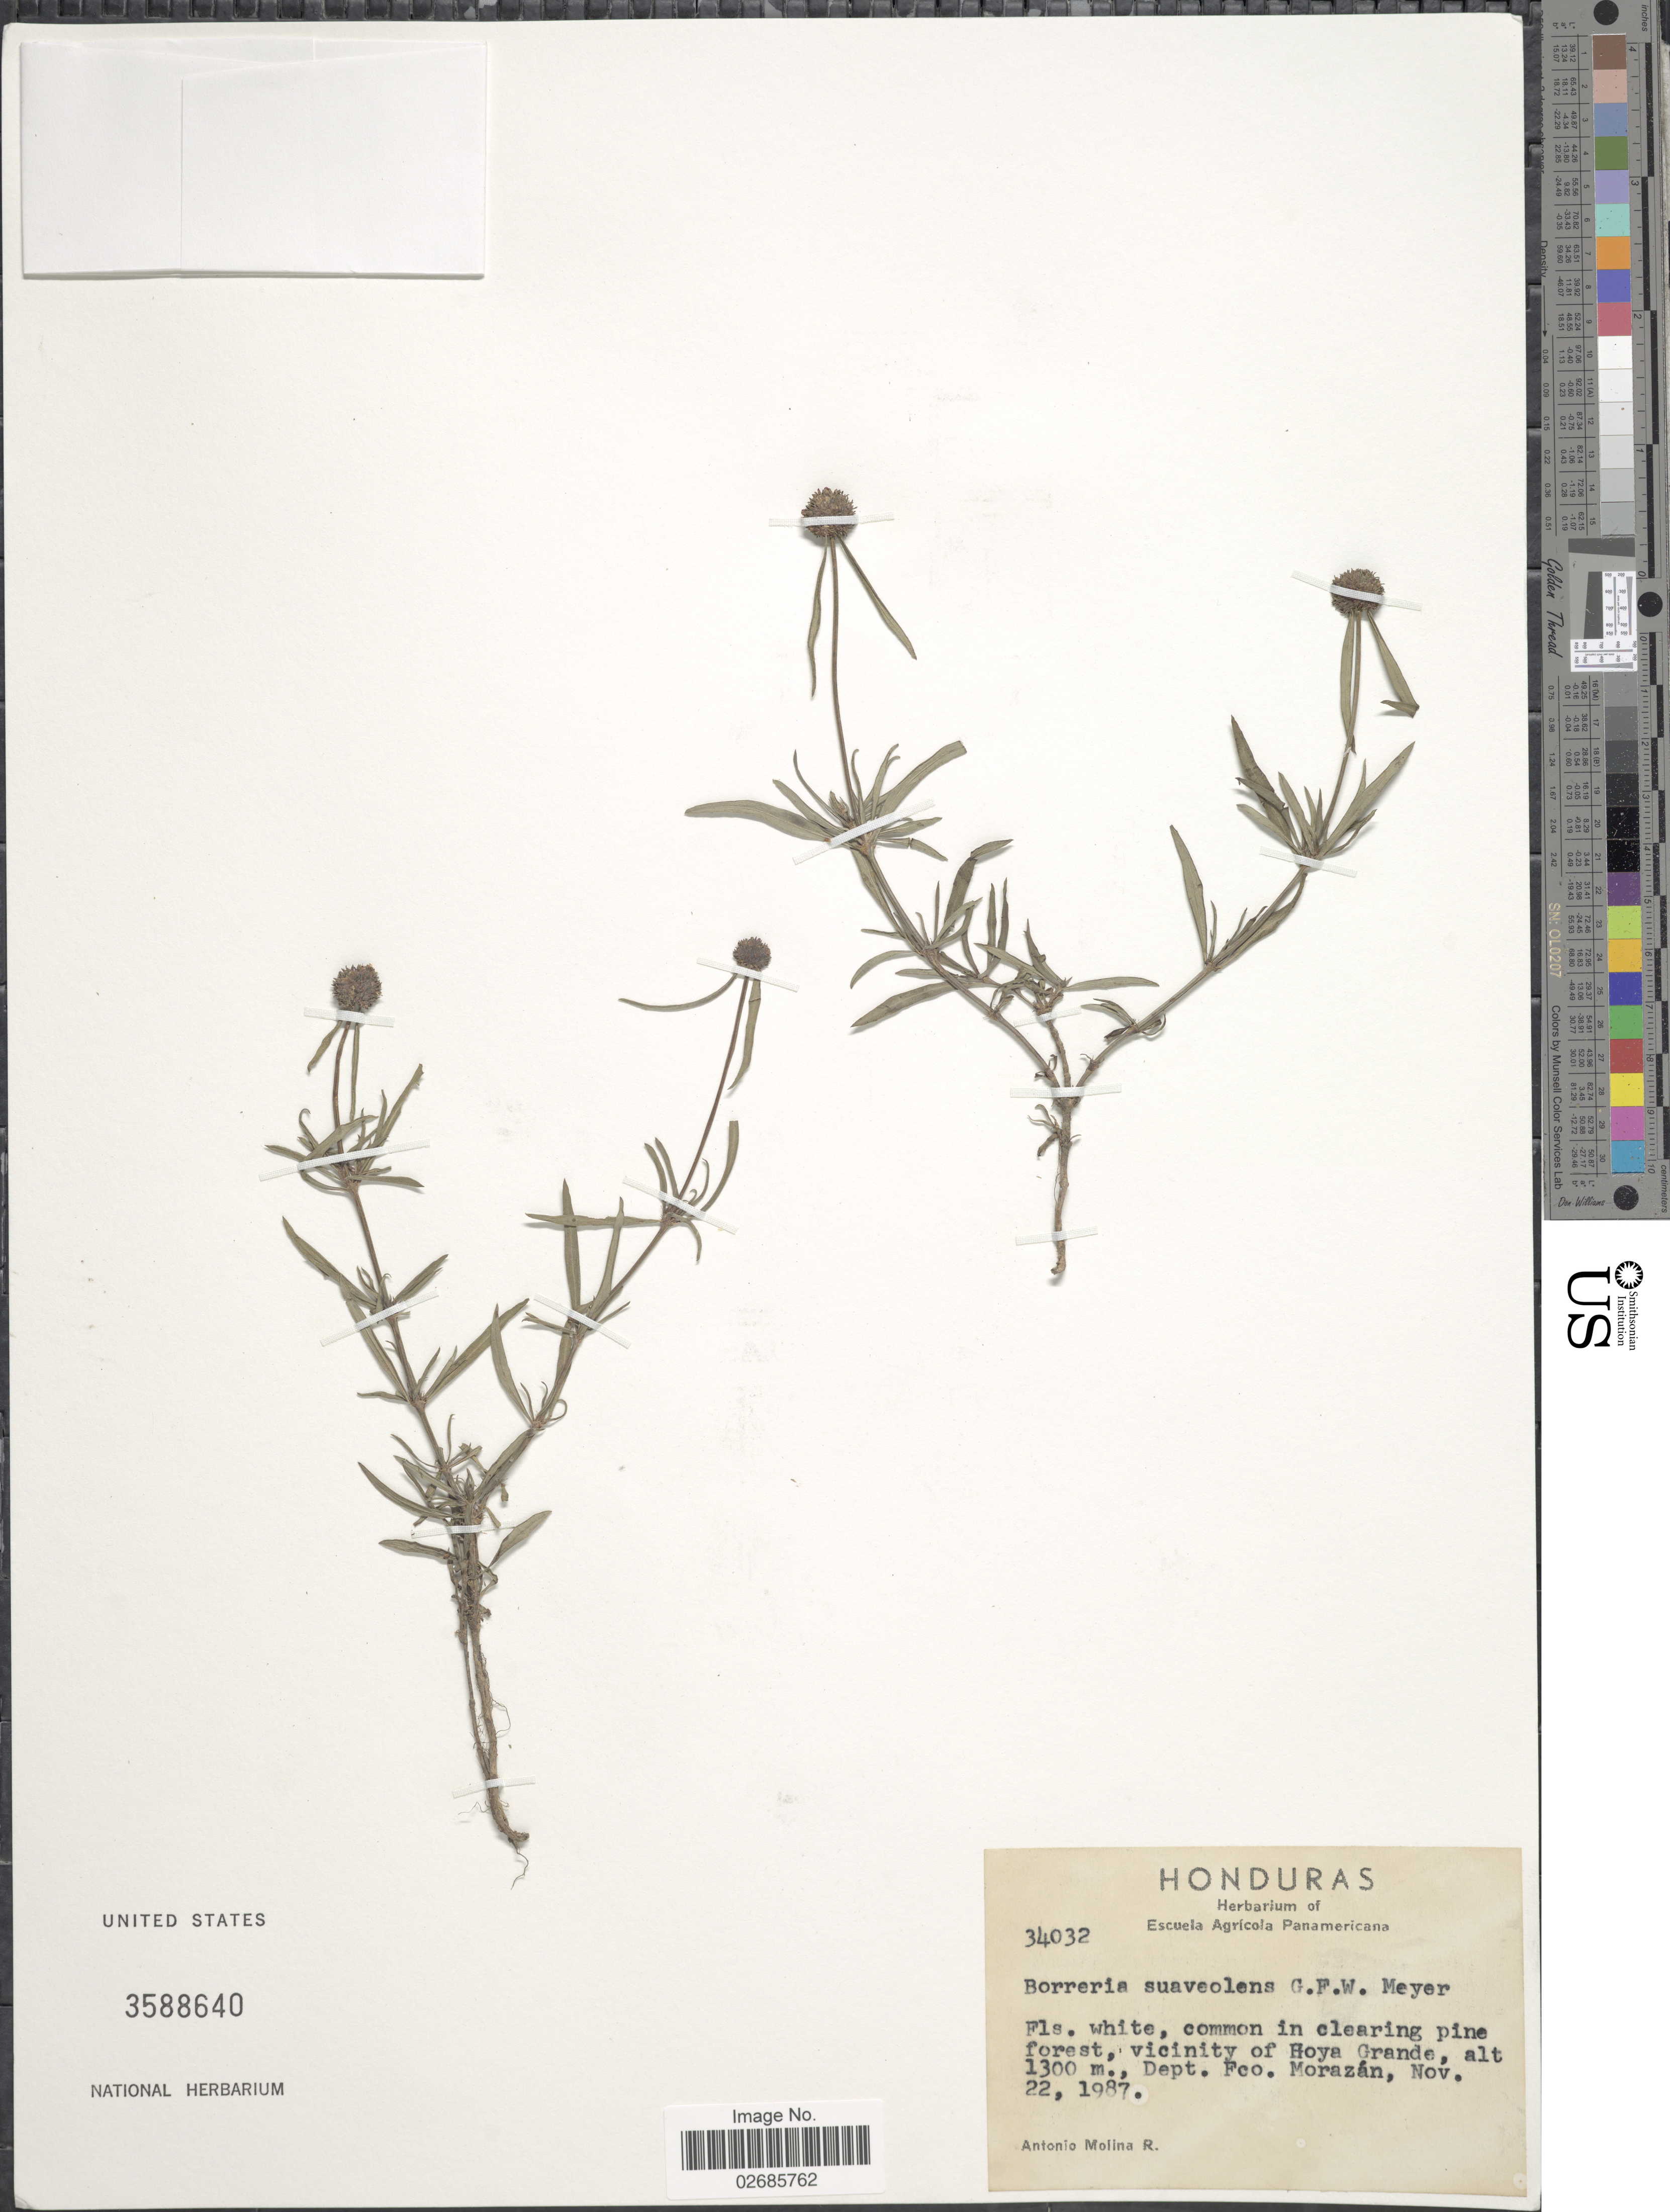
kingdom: Plantae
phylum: Tracheophyta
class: Magnoliopsida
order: Gentianales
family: Rubiaceae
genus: Borreria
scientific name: Borreria suaveolens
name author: G. Mey.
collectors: A. Molina R.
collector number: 34032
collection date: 1987-11-22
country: Honduras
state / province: Fco. Morazán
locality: Common in clearing pine forest, vicinity of Hoya Grande, Dept fco Morazán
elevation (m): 1300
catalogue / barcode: US 3588640